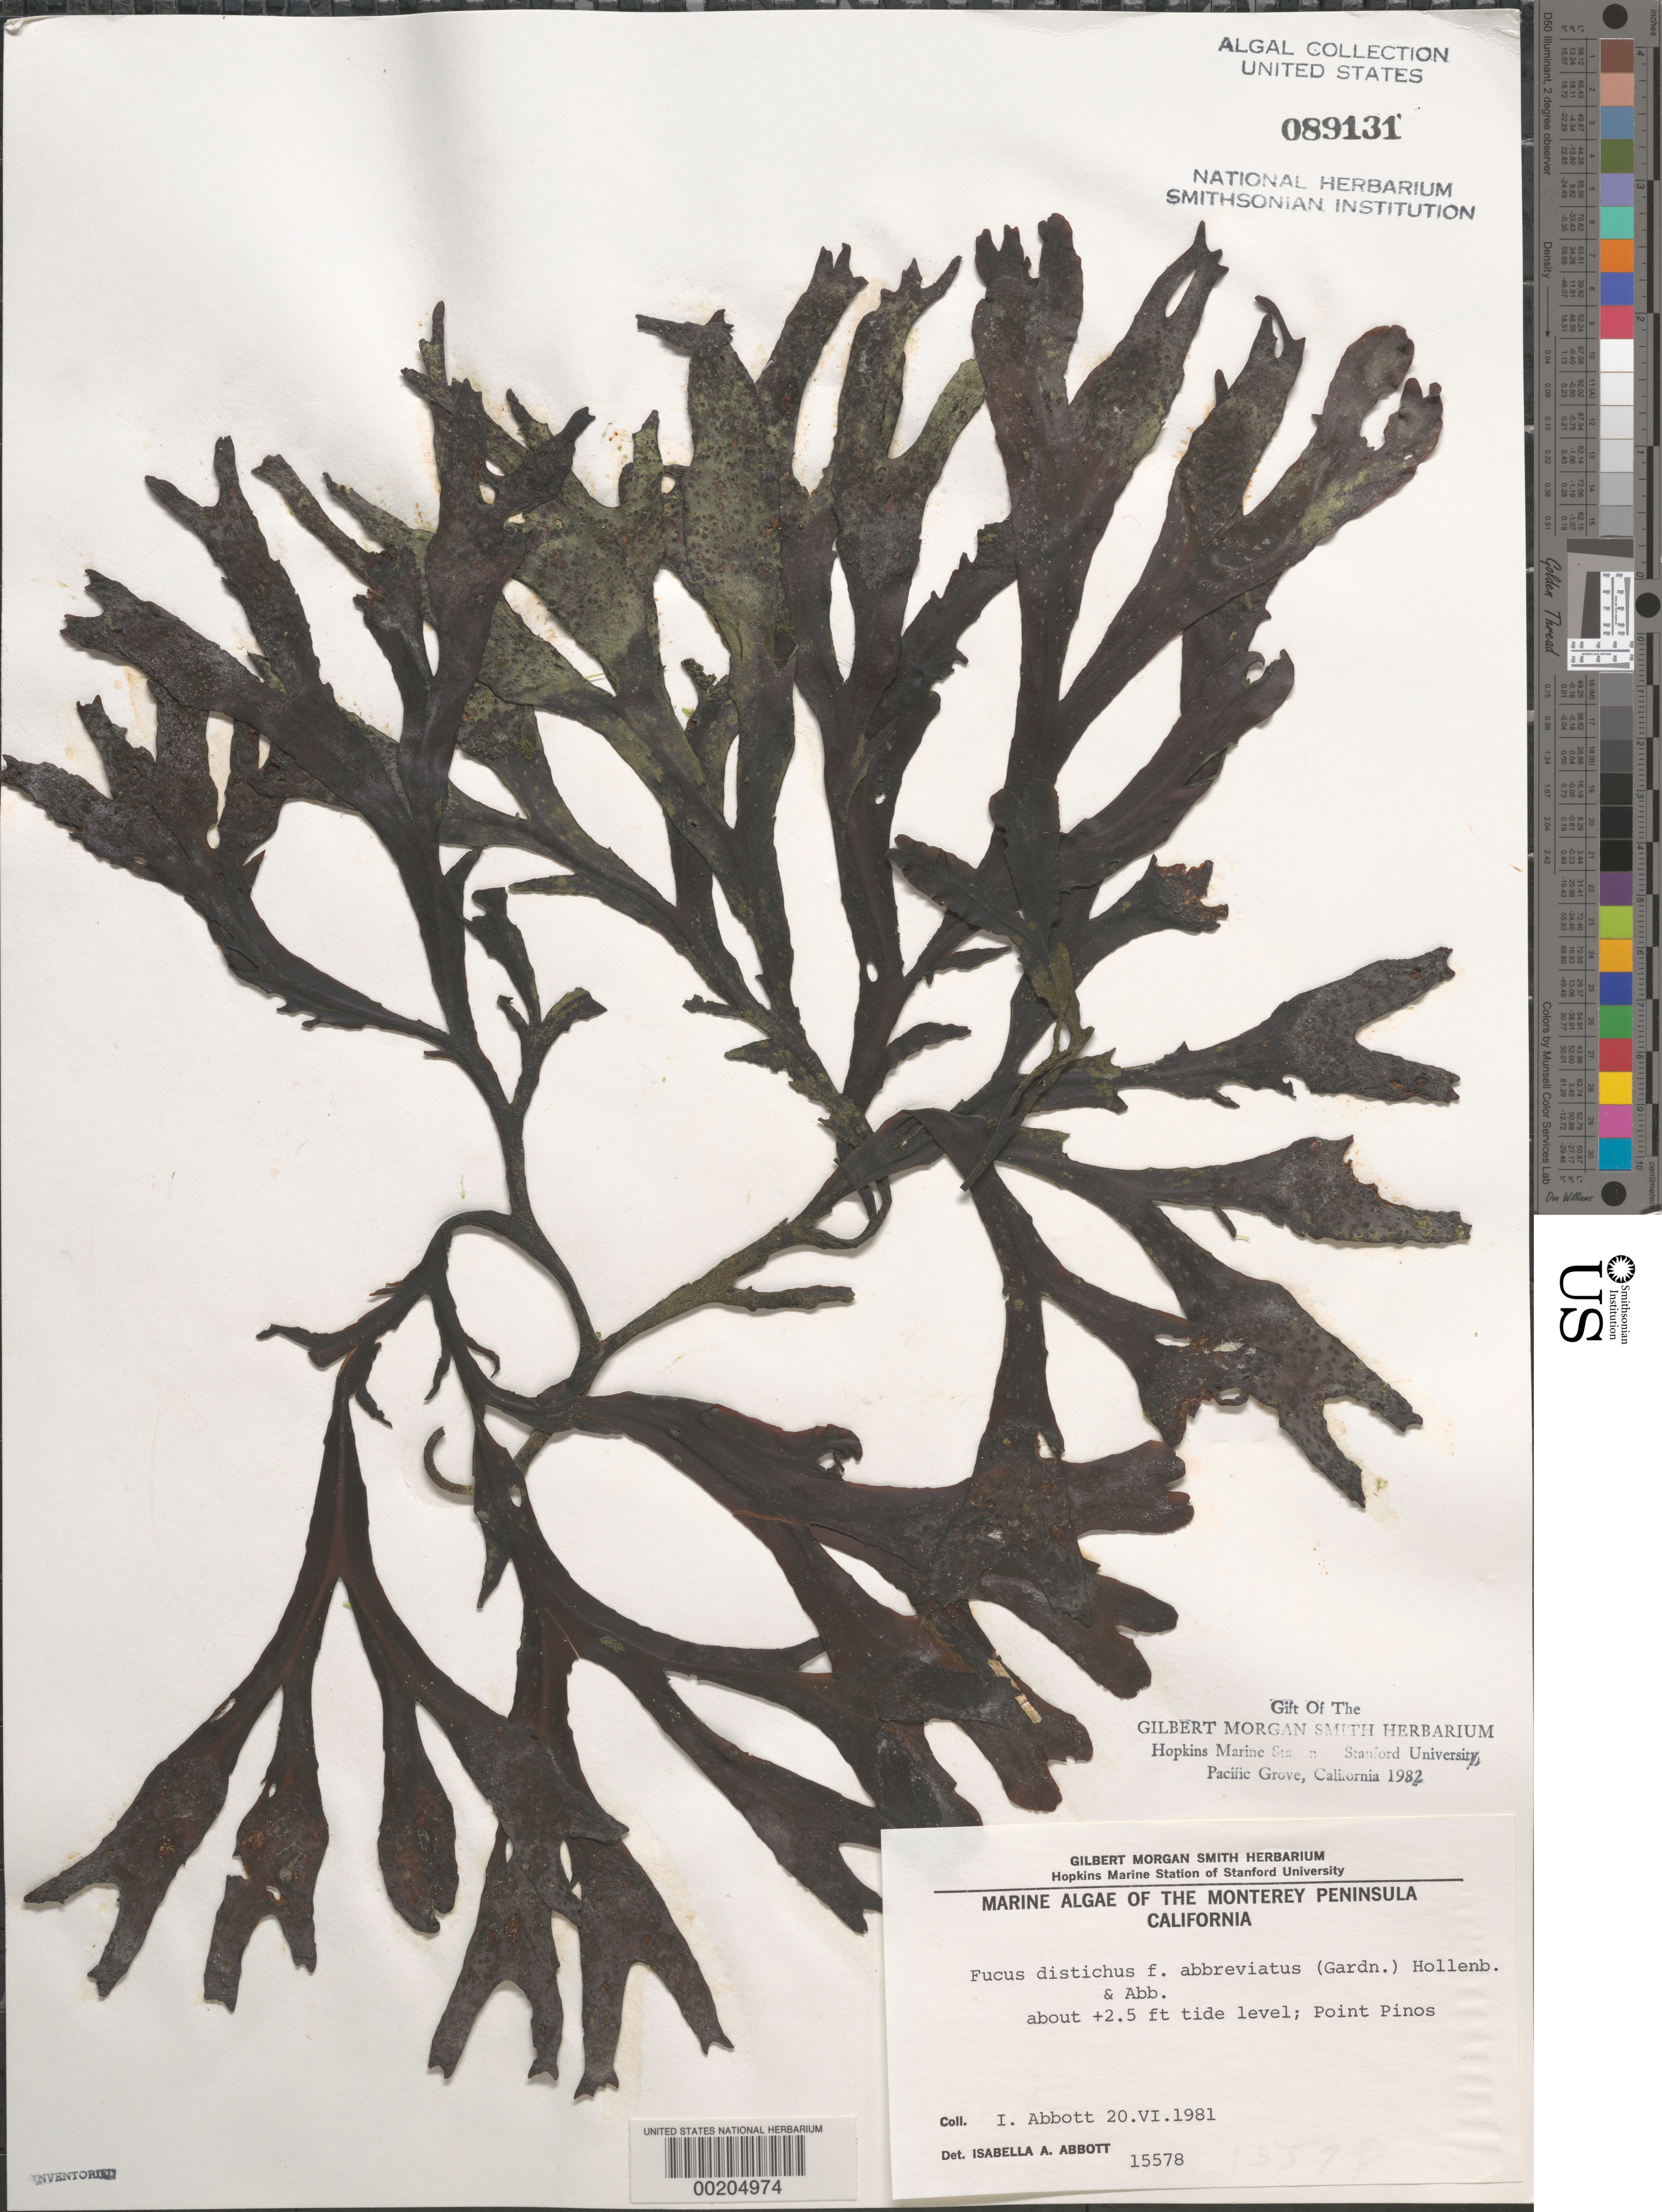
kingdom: Chromista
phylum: Ochrophyta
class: Phaeophyceae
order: Fucales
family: Fucaceae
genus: Fucus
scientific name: Fucus distichus f. abbreviatus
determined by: Abbott, Isabella A.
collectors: I. A. Abbott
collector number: IAA 15578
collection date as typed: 20 Jun 1981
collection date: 1981-06-20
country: United States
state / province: California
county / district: Monterey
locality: Point Pinos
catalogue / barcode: US 89131